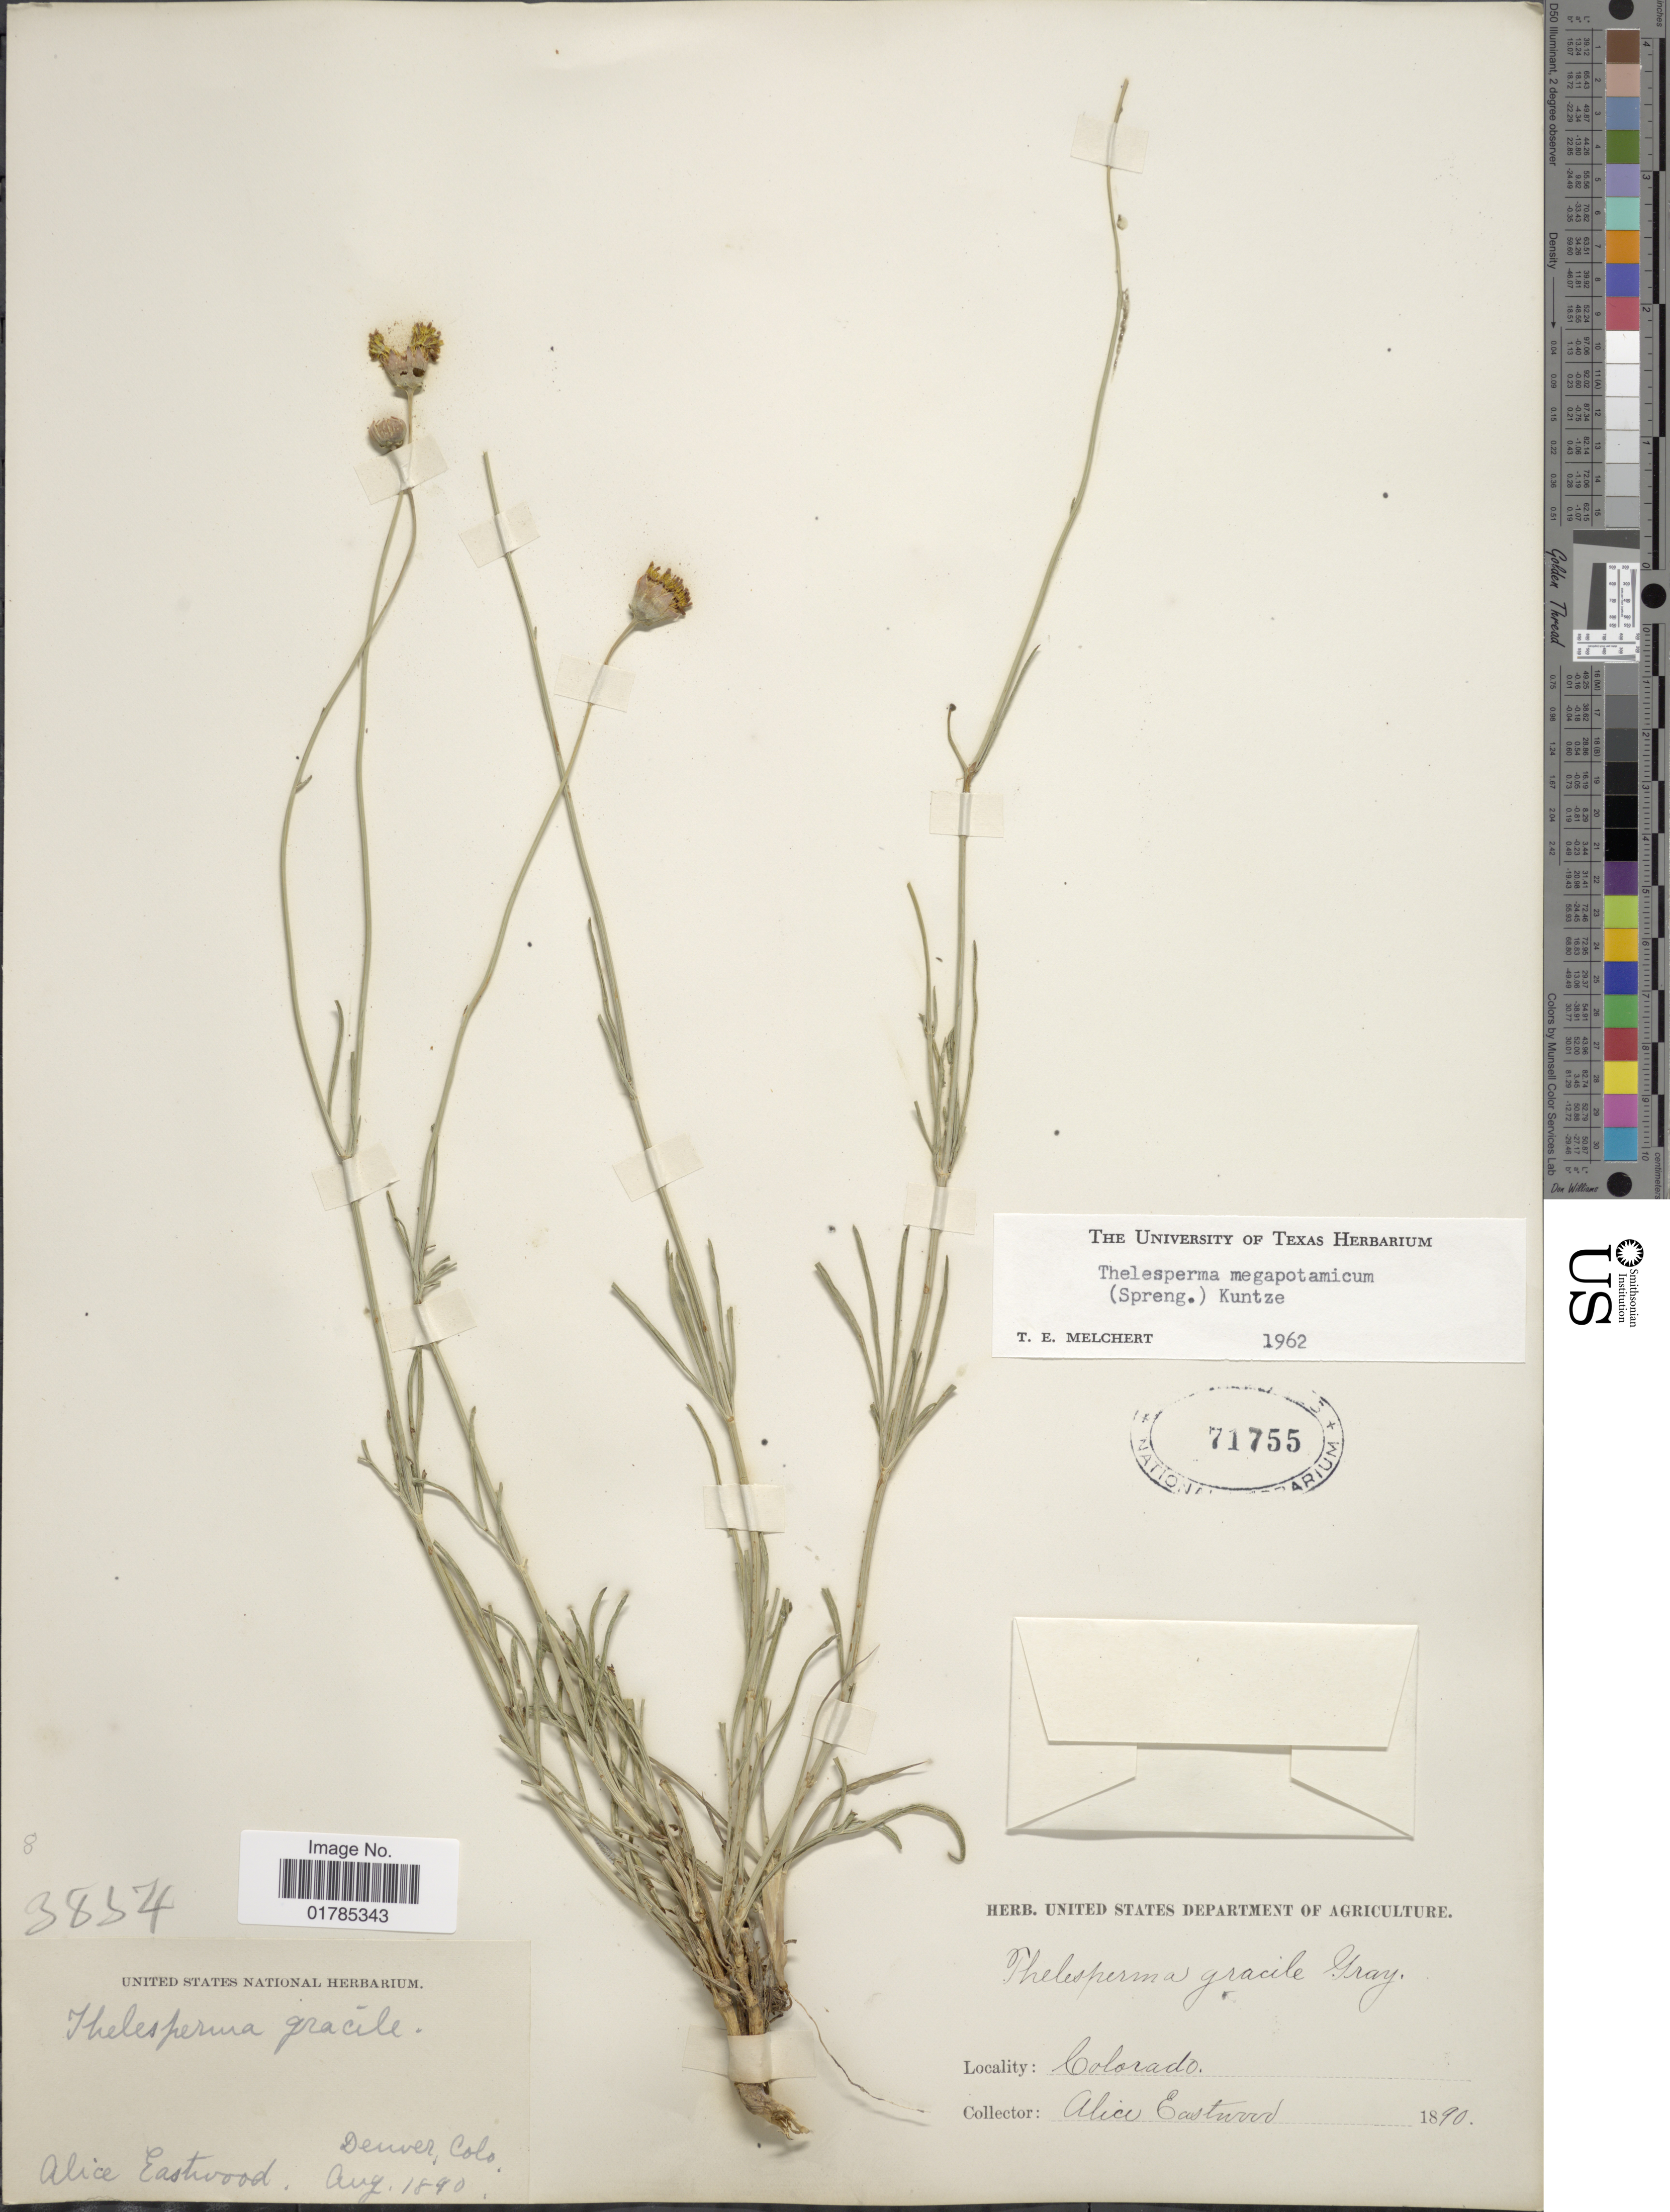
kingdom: Plantae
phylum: Tracheophyta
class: Magnoliopsida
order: Asterales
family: Asteraceae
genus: Thelesperma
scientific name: Thelesperma megapotamicum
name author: (Spreng.) Herter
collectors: A. Eastwood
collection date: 1890-08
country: United States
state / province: Colorado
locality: Denver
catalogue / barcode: US 71755